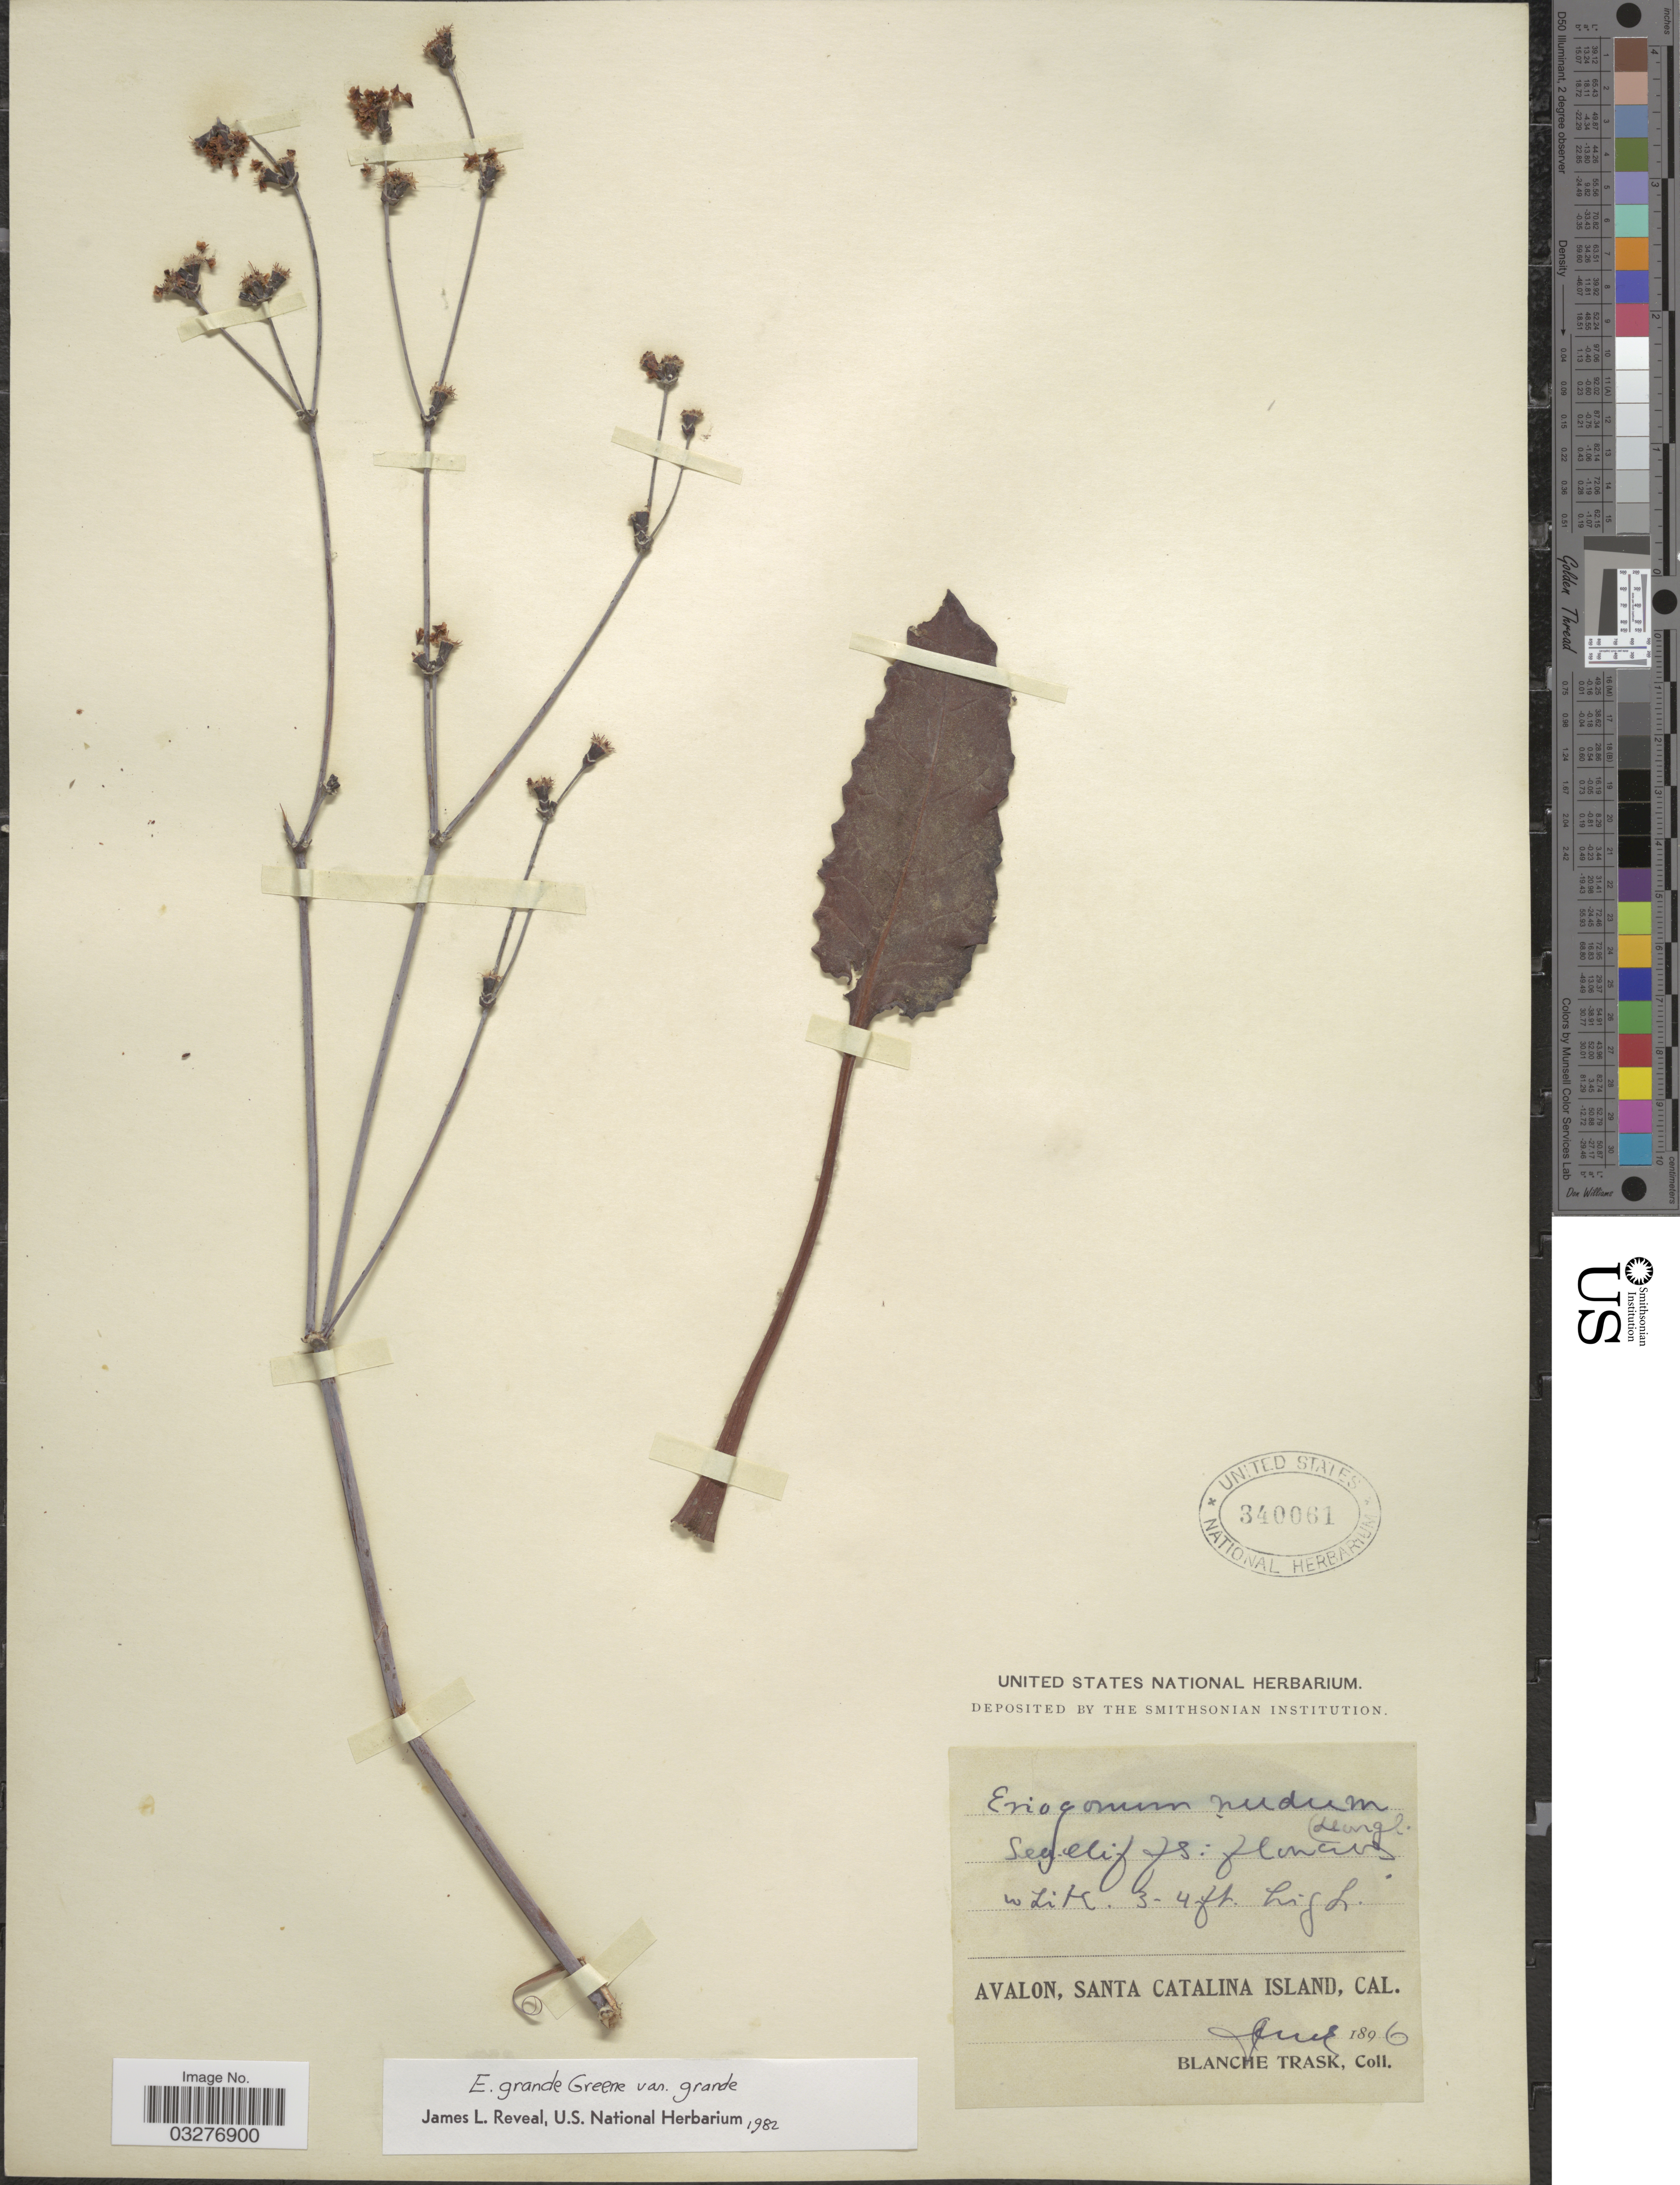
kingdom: Plantae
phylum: Tracheophyta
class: Magnoliopsida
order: Caryophyllales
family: Polygonaceae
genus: Eriogonum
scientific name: Eriogonum grande var. grande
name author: Greene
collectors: B. Trask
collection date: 1896-06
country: United States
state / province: California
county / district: Los Angeles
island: Santa Catalina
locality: Avalon, Santa Catalina Island.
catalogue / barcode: US 340061